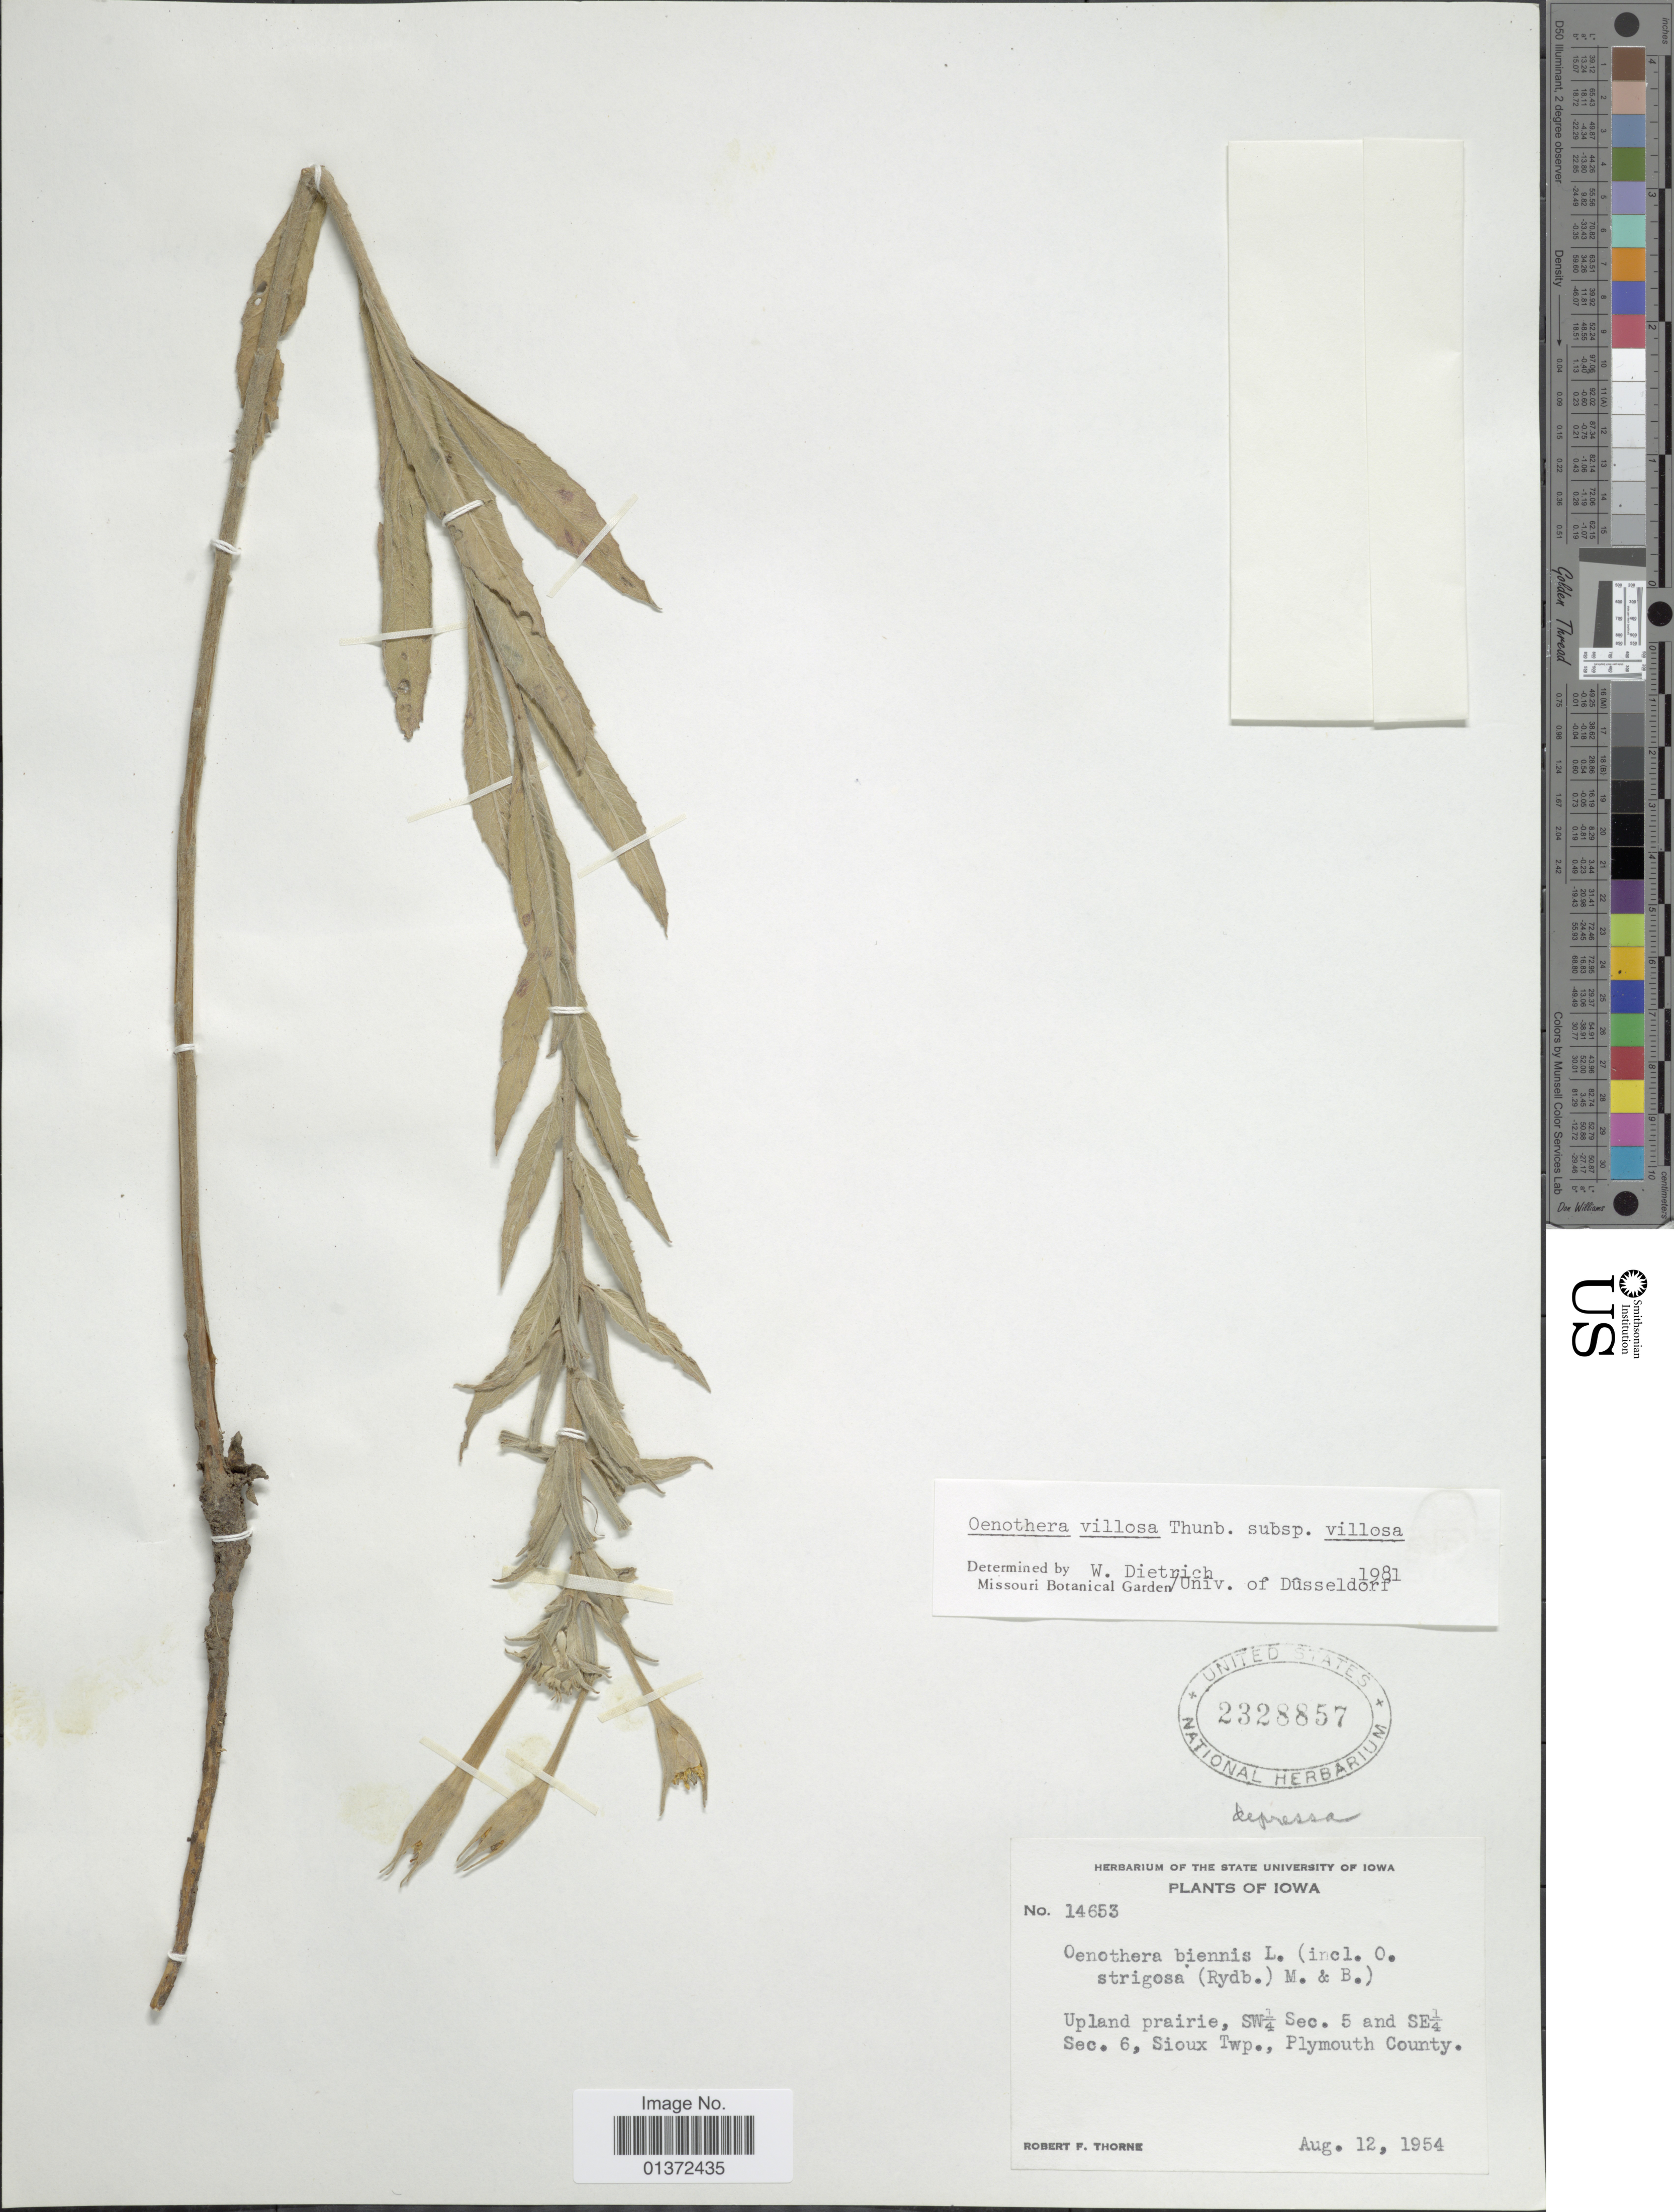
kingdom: Plantae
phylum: Tracheophyta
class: Magnoliopsida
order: Myrtales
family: Onagraceae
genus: Oenothera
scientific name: Oenothera villosa subsp. villosa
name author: Thunb.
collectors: R. F. Thorne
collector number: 14653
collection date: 1954-08-12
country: United States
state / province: Iowa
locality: SW¼ Sec. 5 and SE¼ Sec. 6, Sioux Twp., Plymouth County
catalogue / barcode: US 2328857